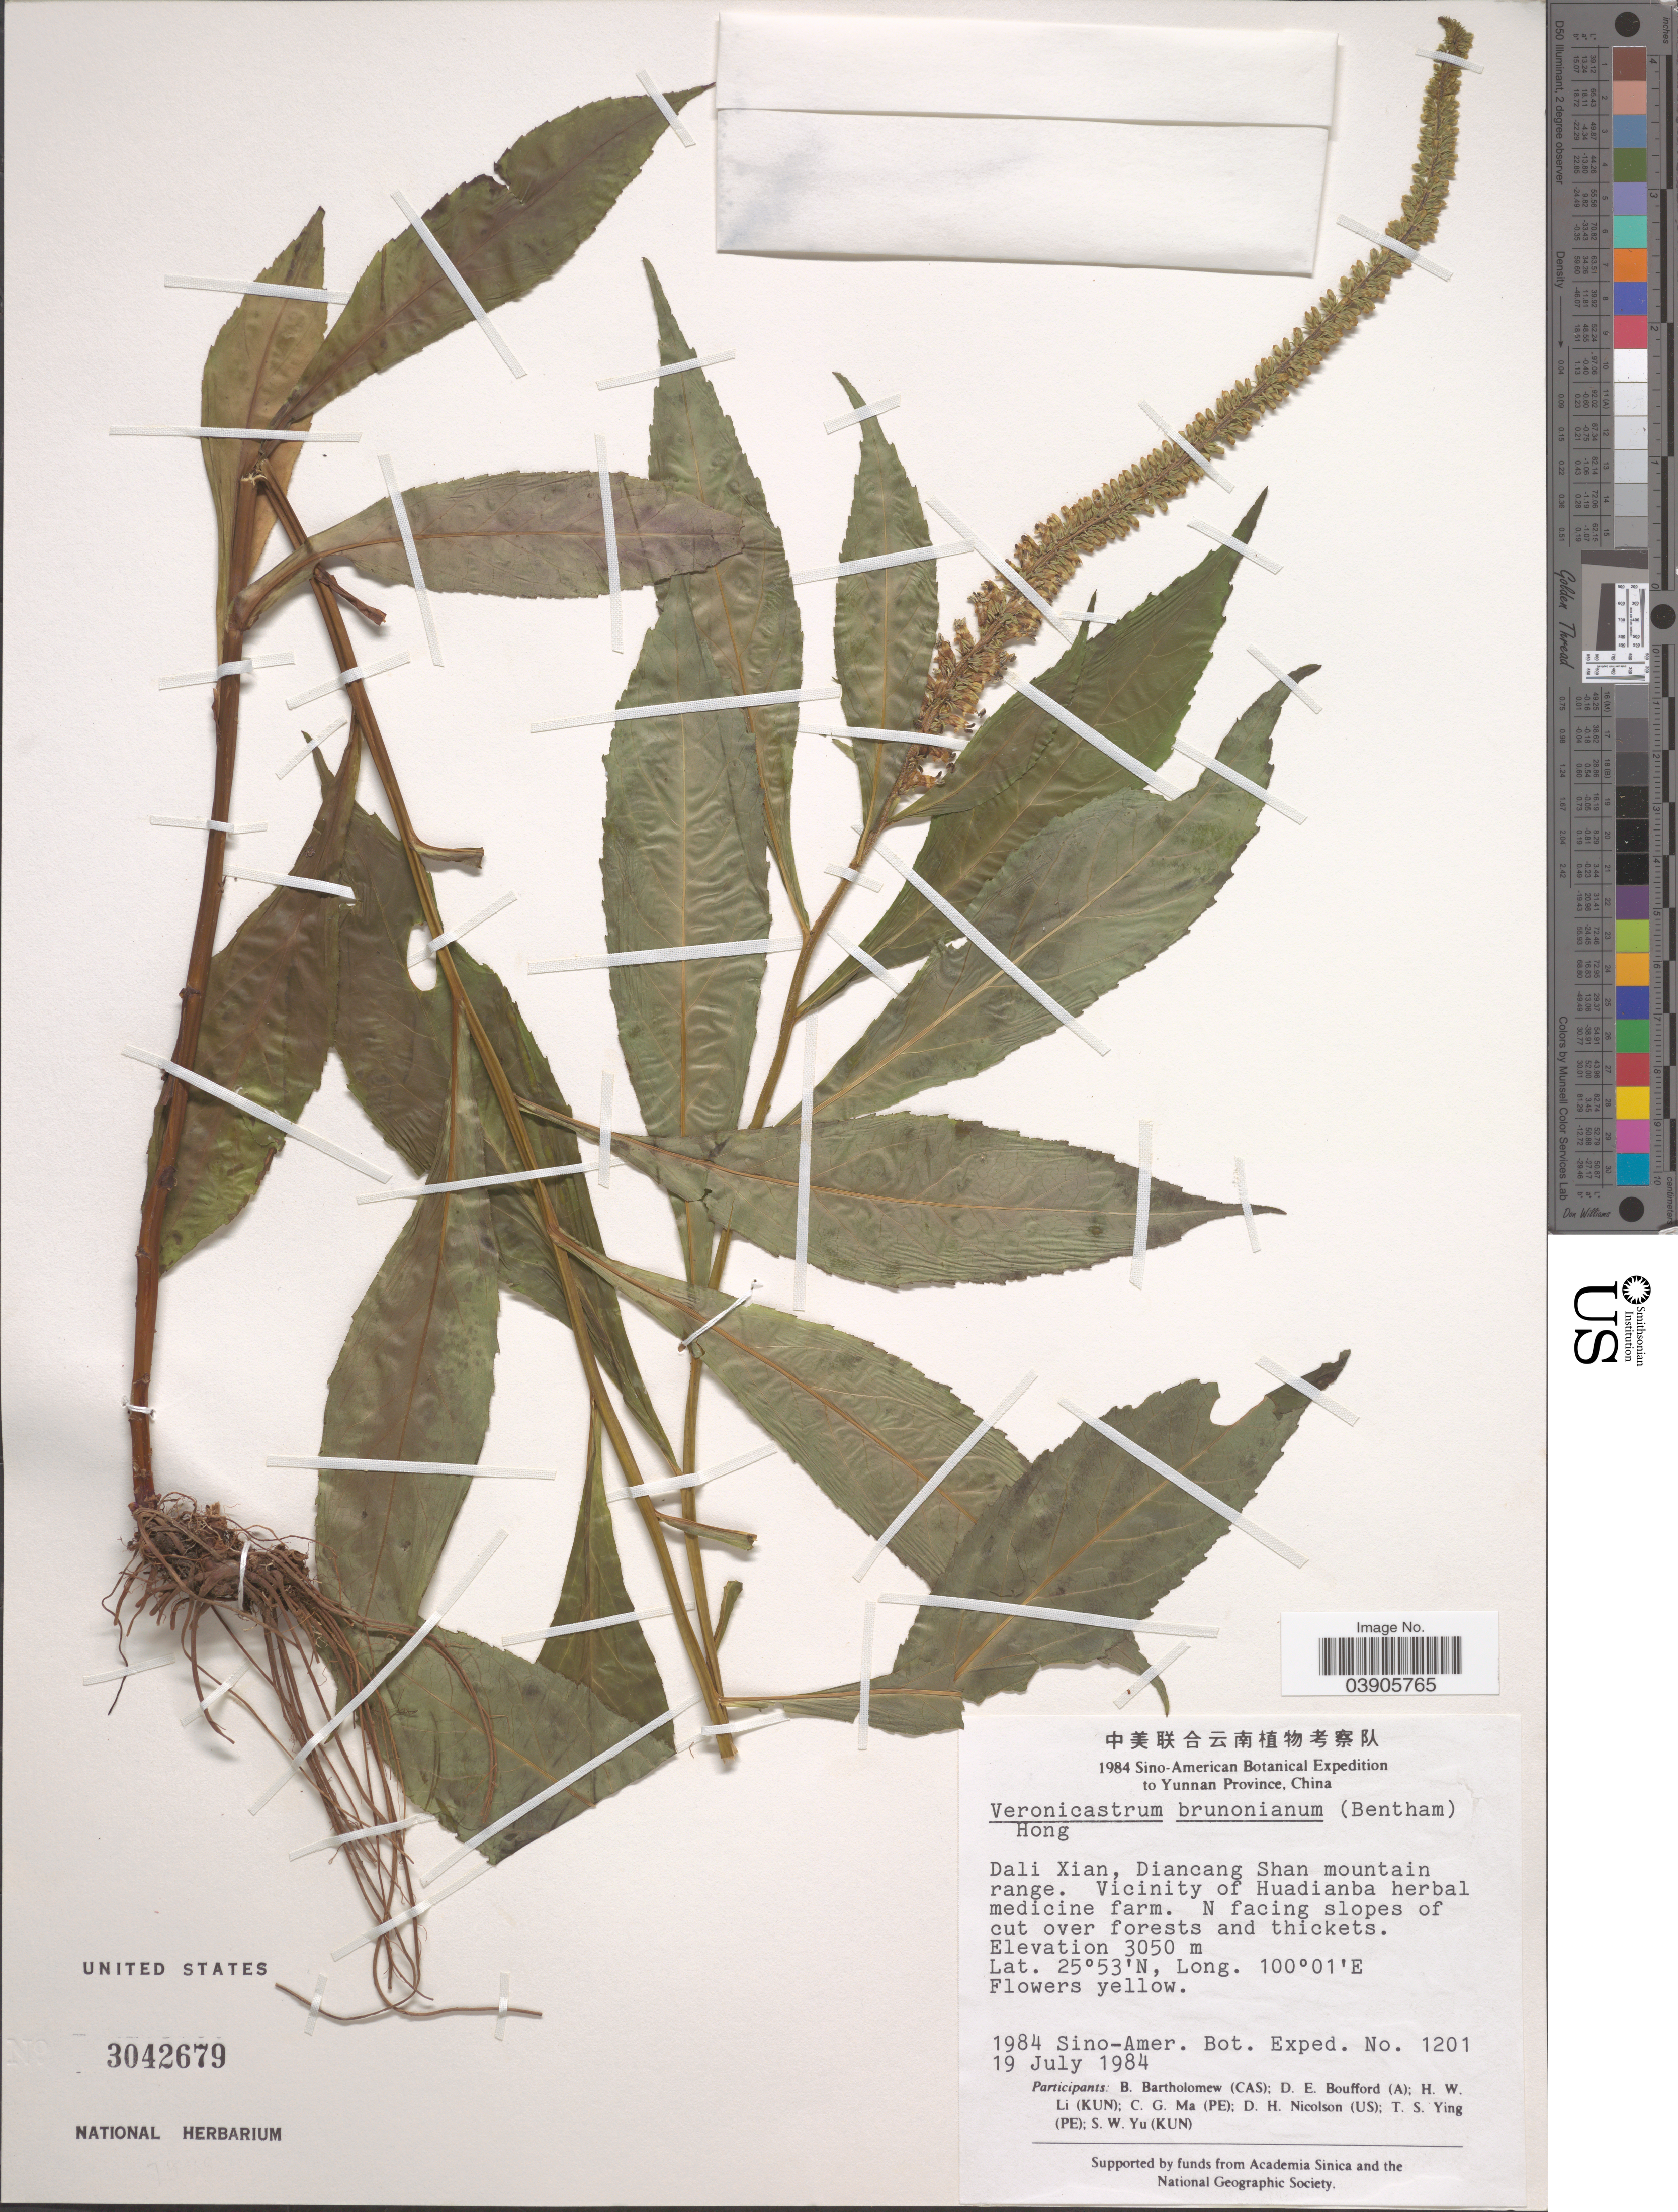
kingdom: Plantae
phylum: Tracheophyta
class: Magnoliopsida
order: Lamiales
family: Plantaginaceae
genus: Veronicastrum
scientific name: Veronicastrum brunonianum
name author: (Benth.) D.Y. Hong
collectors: Sino-Amer. Bot. Exped. 1984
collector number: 1201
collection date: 1984-07-19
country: China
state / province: Yunnan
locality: Dali Xian, Diancang Shan mountain range. Vicinity of Huadianba herbal medicine farm. n facing slopes of cut over forests and thickets.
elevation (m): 3050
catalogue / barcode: US 3042679